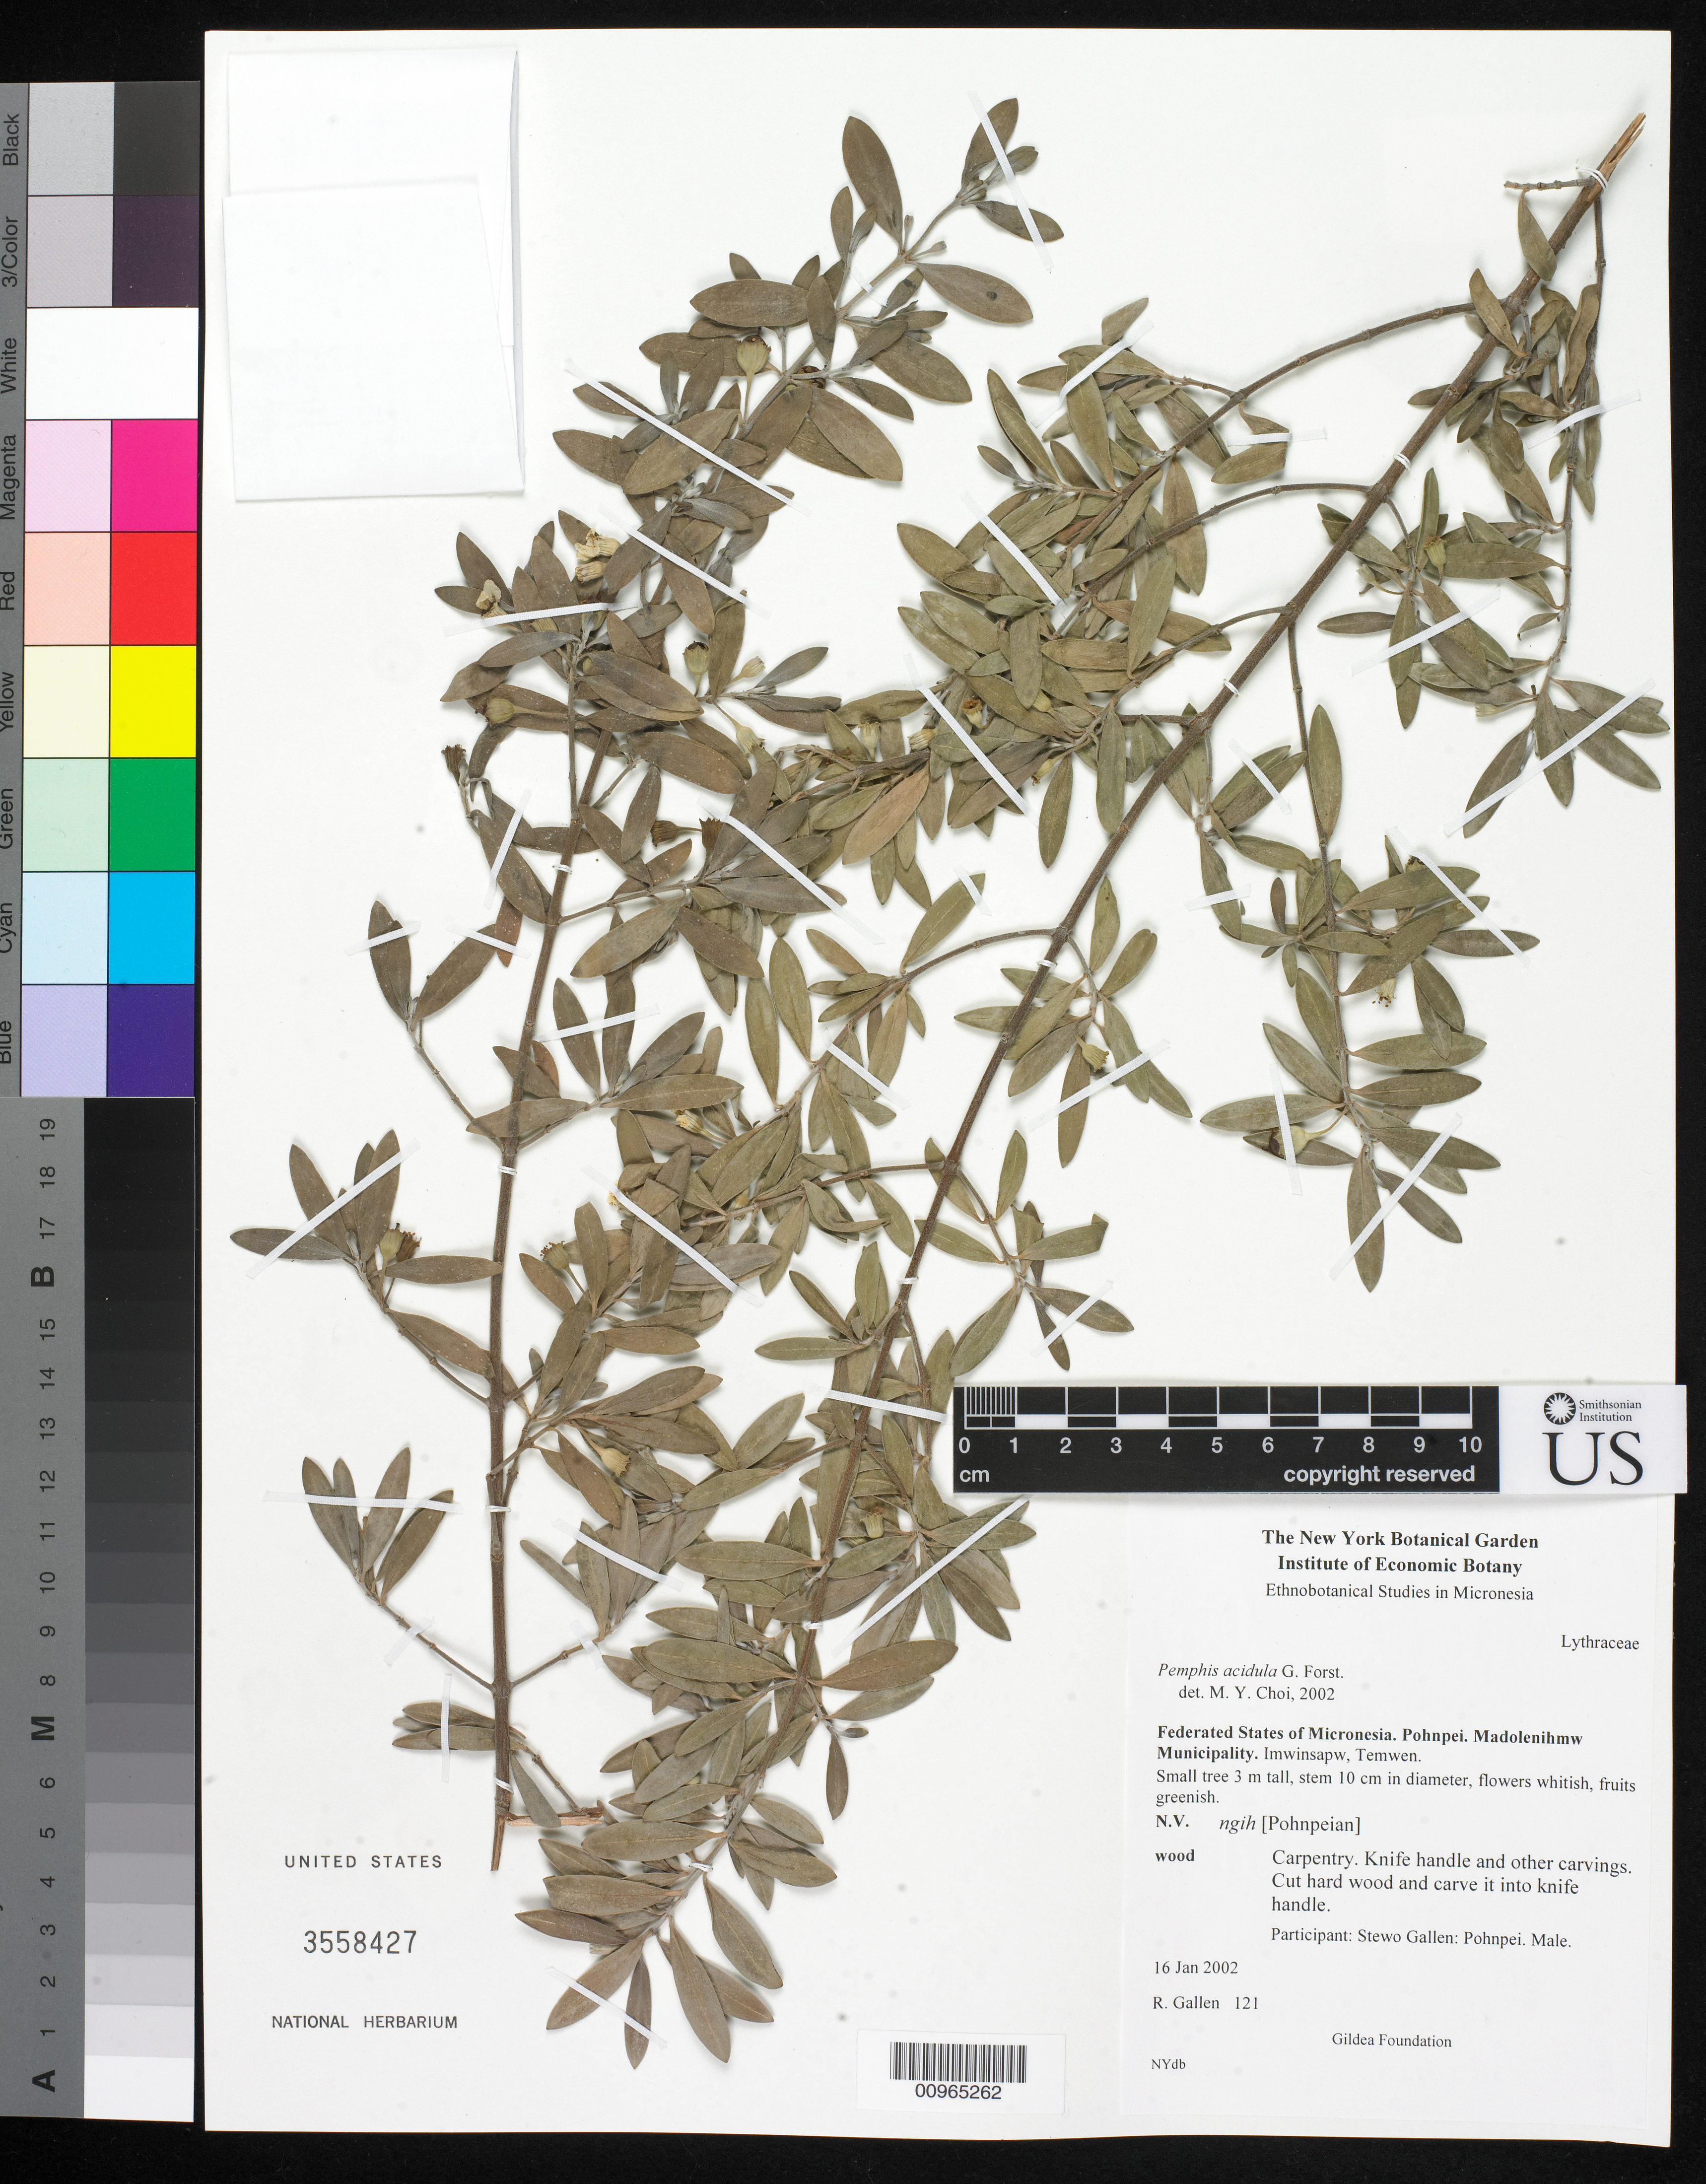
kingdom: Plantae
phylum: Tracheophyta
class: Magnoliopsida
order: Myrtales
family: Lythraceae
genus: Pemphis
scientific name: Pemphis acidula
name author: J.R. Forst. & G. Forst.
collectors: R. Gallen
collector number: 121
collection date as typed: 16 Jan 2002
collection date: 2002-01-16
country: Micronesia, Federated States of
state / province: Pohnpei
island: Pohnpei [Ponape]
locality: Imwinsapw, Temwen, Madolenihmw Muncipality, Pohnpei, Micronesia.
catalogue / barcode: US 3558427